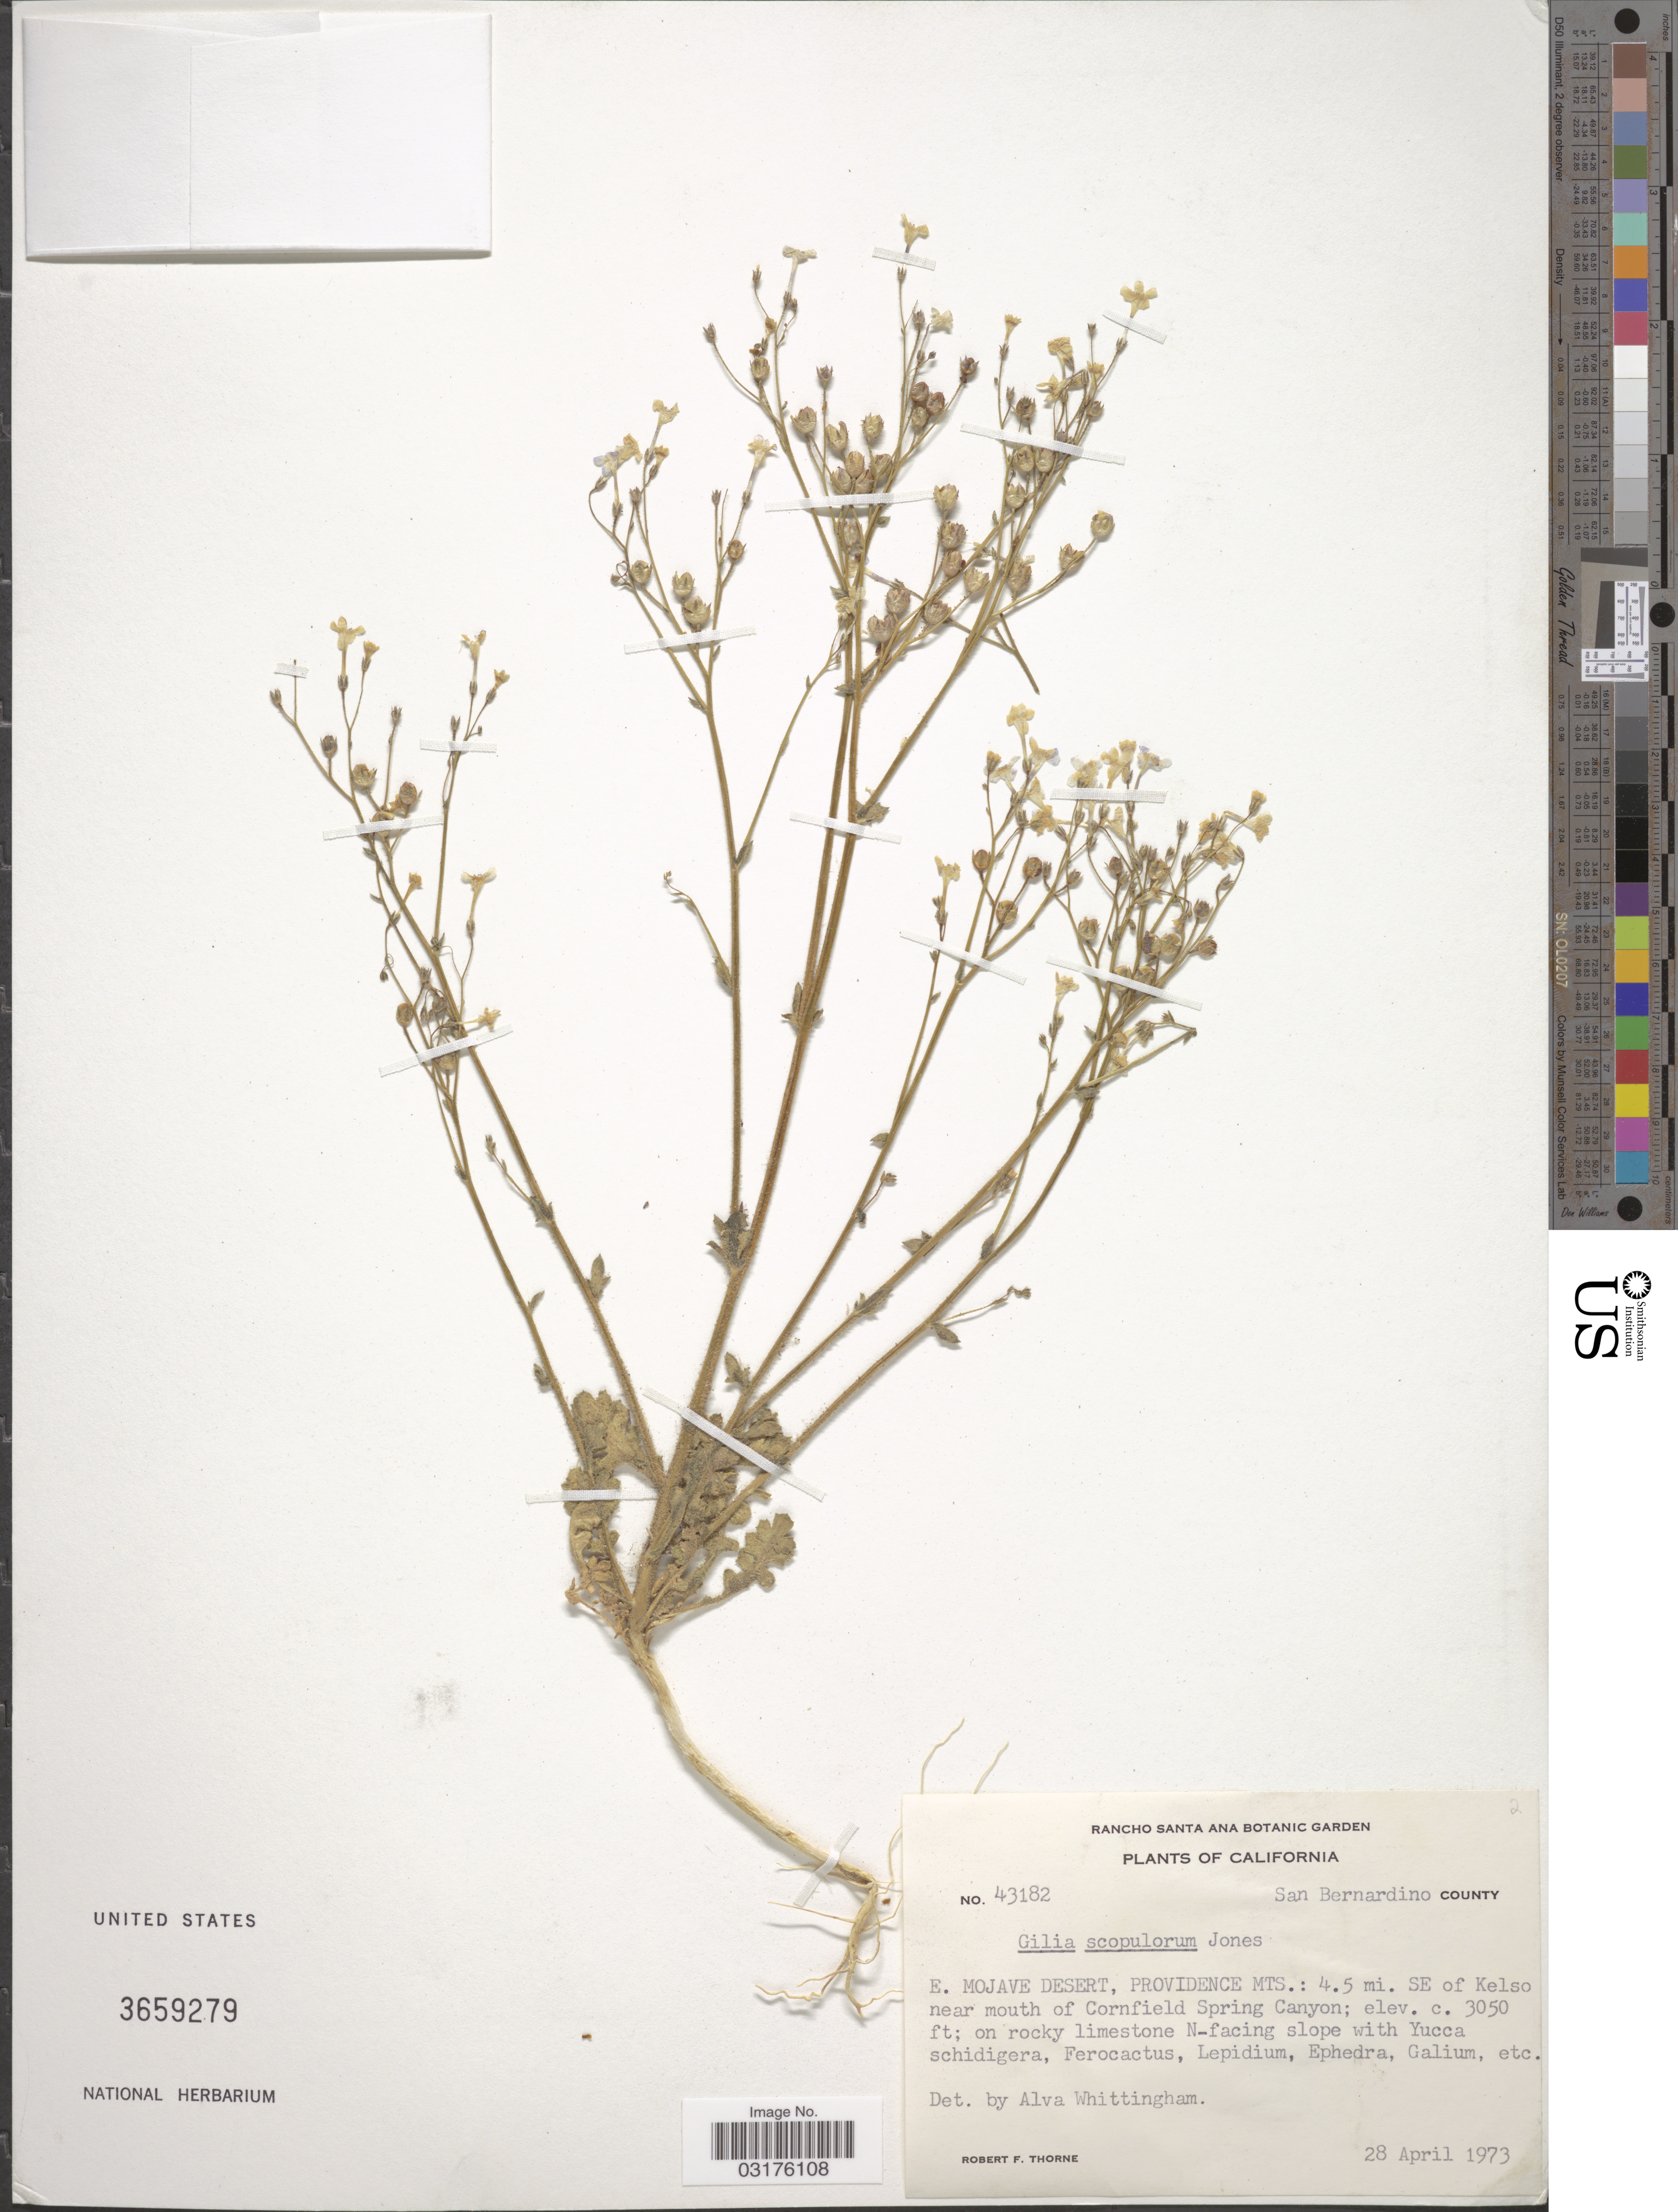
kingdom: Plantae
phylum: Tracheophyta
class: Magnoliopsida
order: Ericales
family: Polemoniaceae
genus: Gilia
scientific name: Gilia scopulorum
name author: M.E. Jones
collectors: R. F. Thorne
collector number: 43182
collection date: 1973-04-28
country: United States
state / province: California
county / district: San Bernardino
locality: San Bernardino County, E. Mojave Desert, Providence Mts.: 4.5 mi. SE of Kelso near mouth of Cornfield Spring Canyon, on rocky limestone N-facing slope.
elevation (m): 930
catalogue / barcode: US 3659279